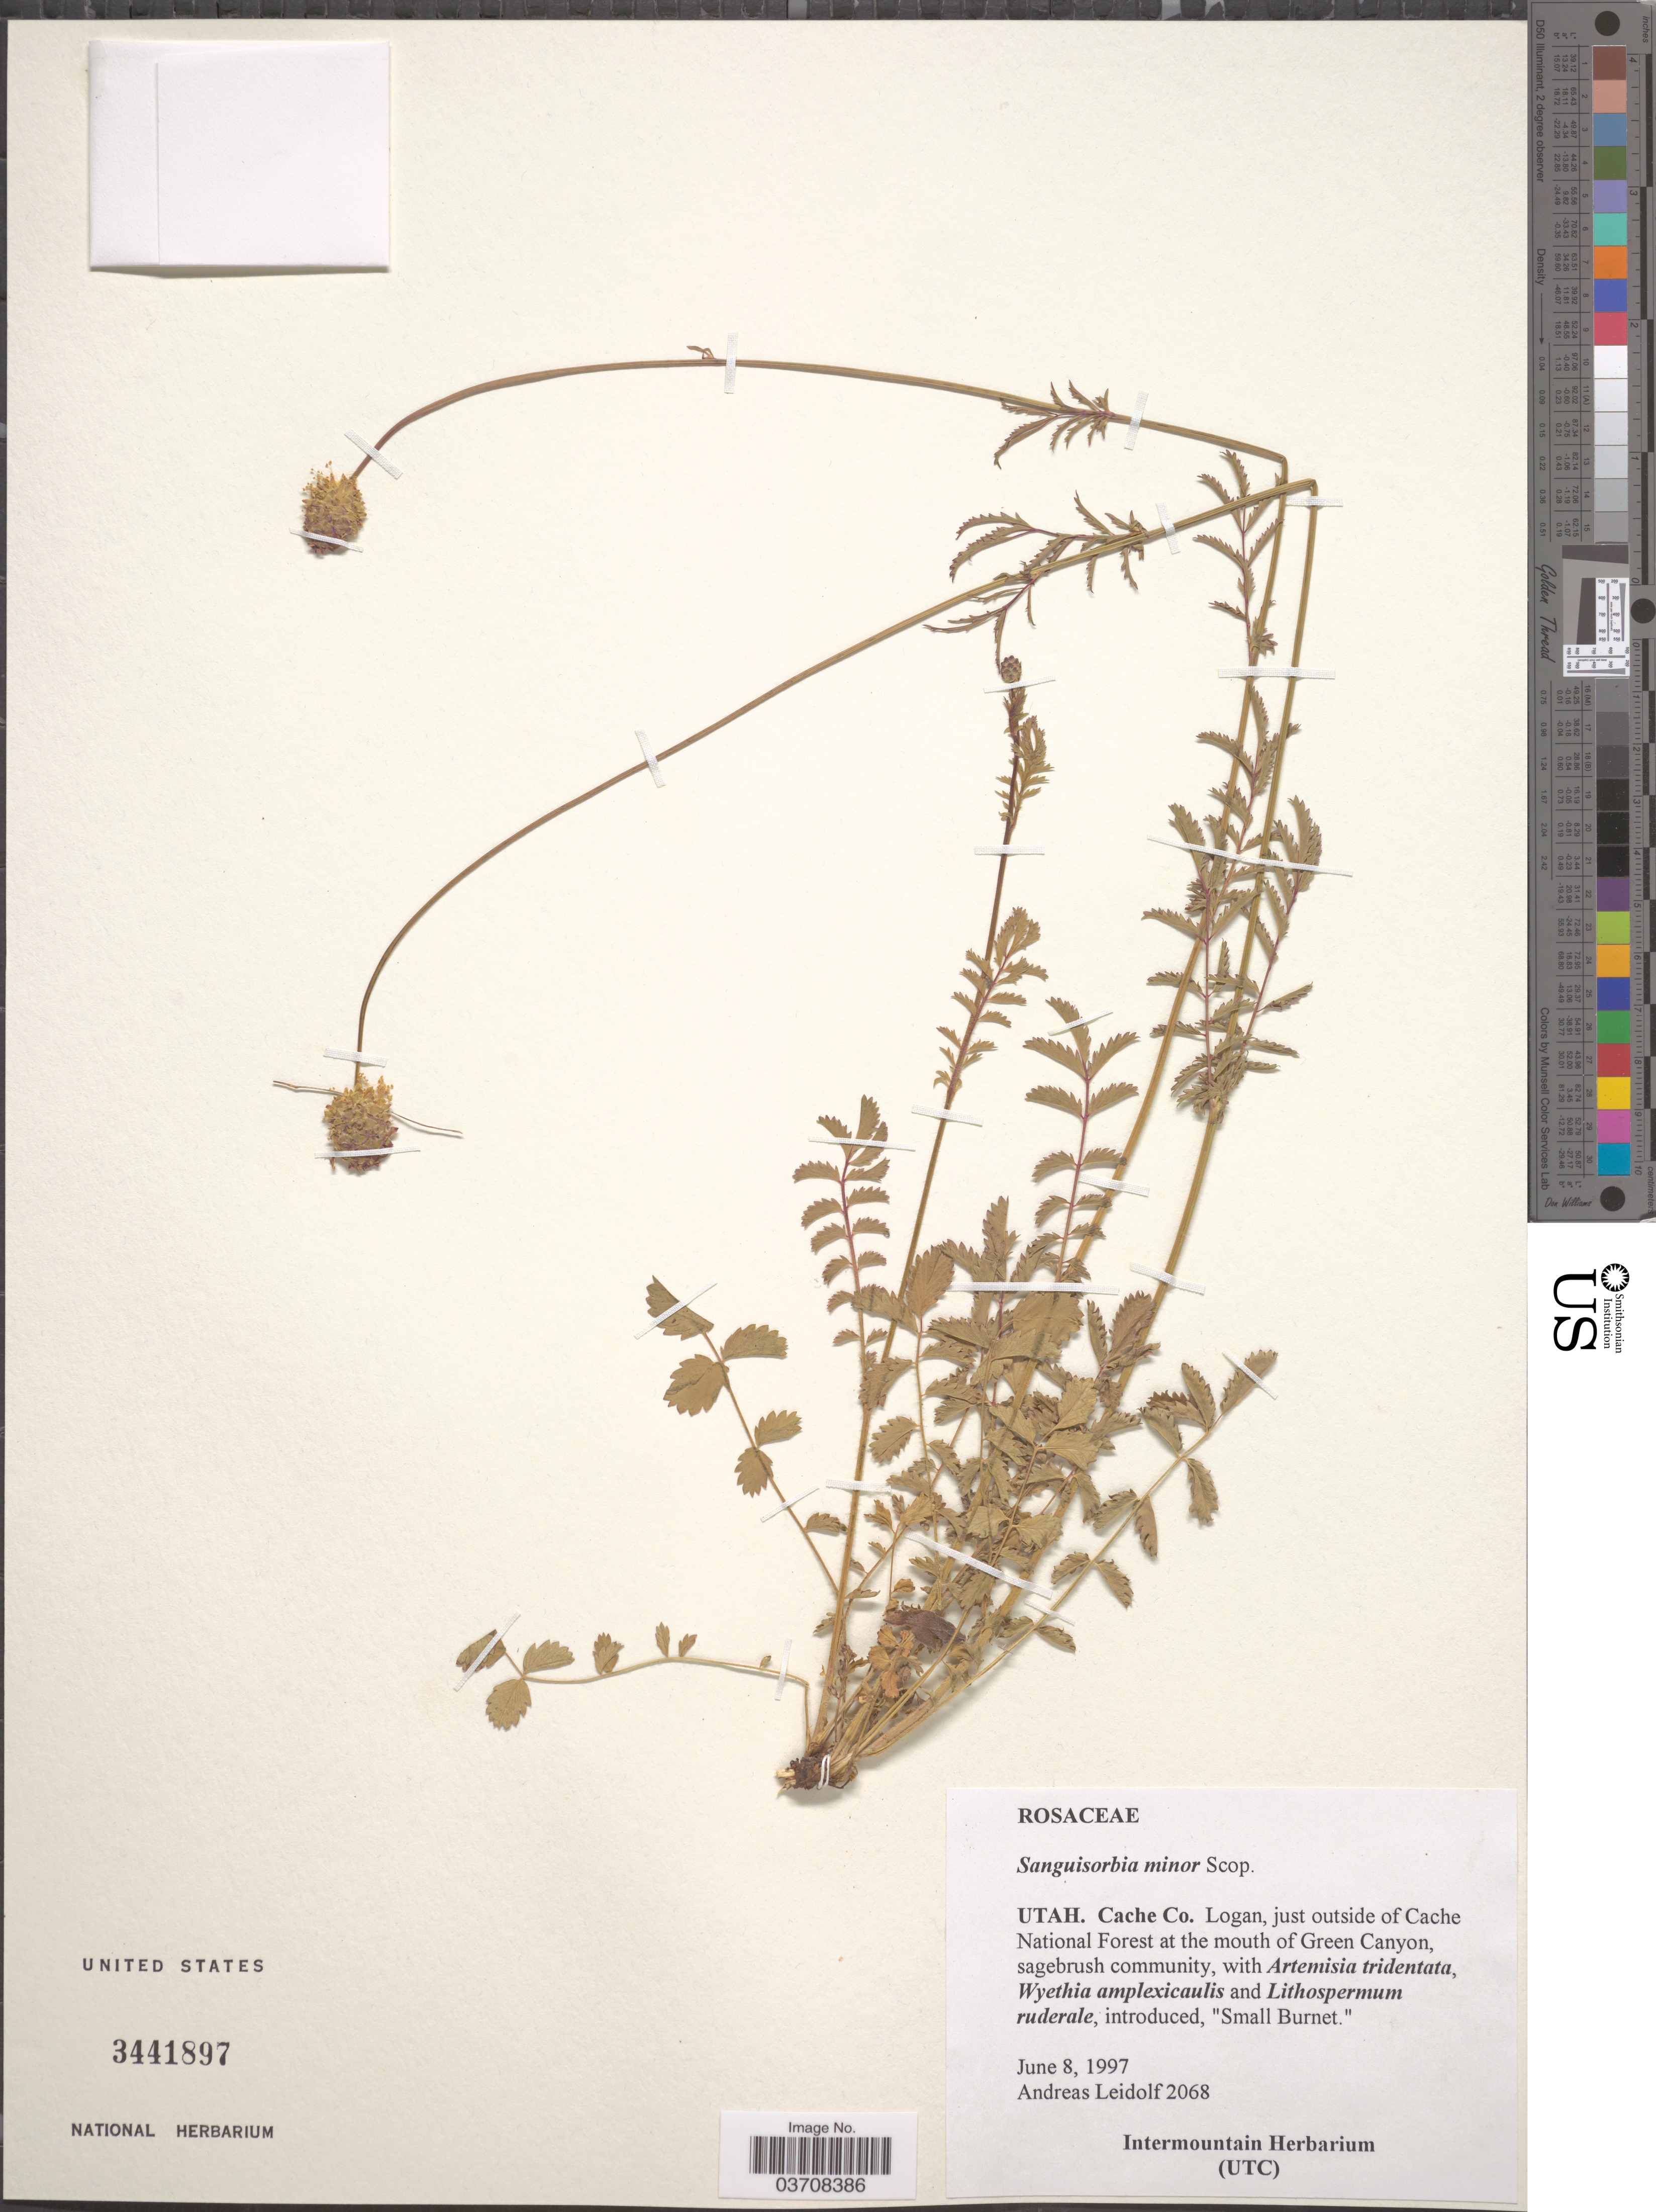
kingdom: Plantae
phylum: Tracheophyta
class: Magnoliopsida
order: Rosales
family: Rosaceae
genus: Sanguisorba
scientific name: Sanguisorba minor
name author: Scop.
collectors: A. Leidolf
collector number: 2068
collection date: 1997-06-08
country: United States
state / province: Utah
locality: Cache Co. Logan, just roadside of Cache National Forest at the mouth of Green Canyon, sagebrush community, introduced,"Small Burnet".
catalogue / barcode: US 3441897